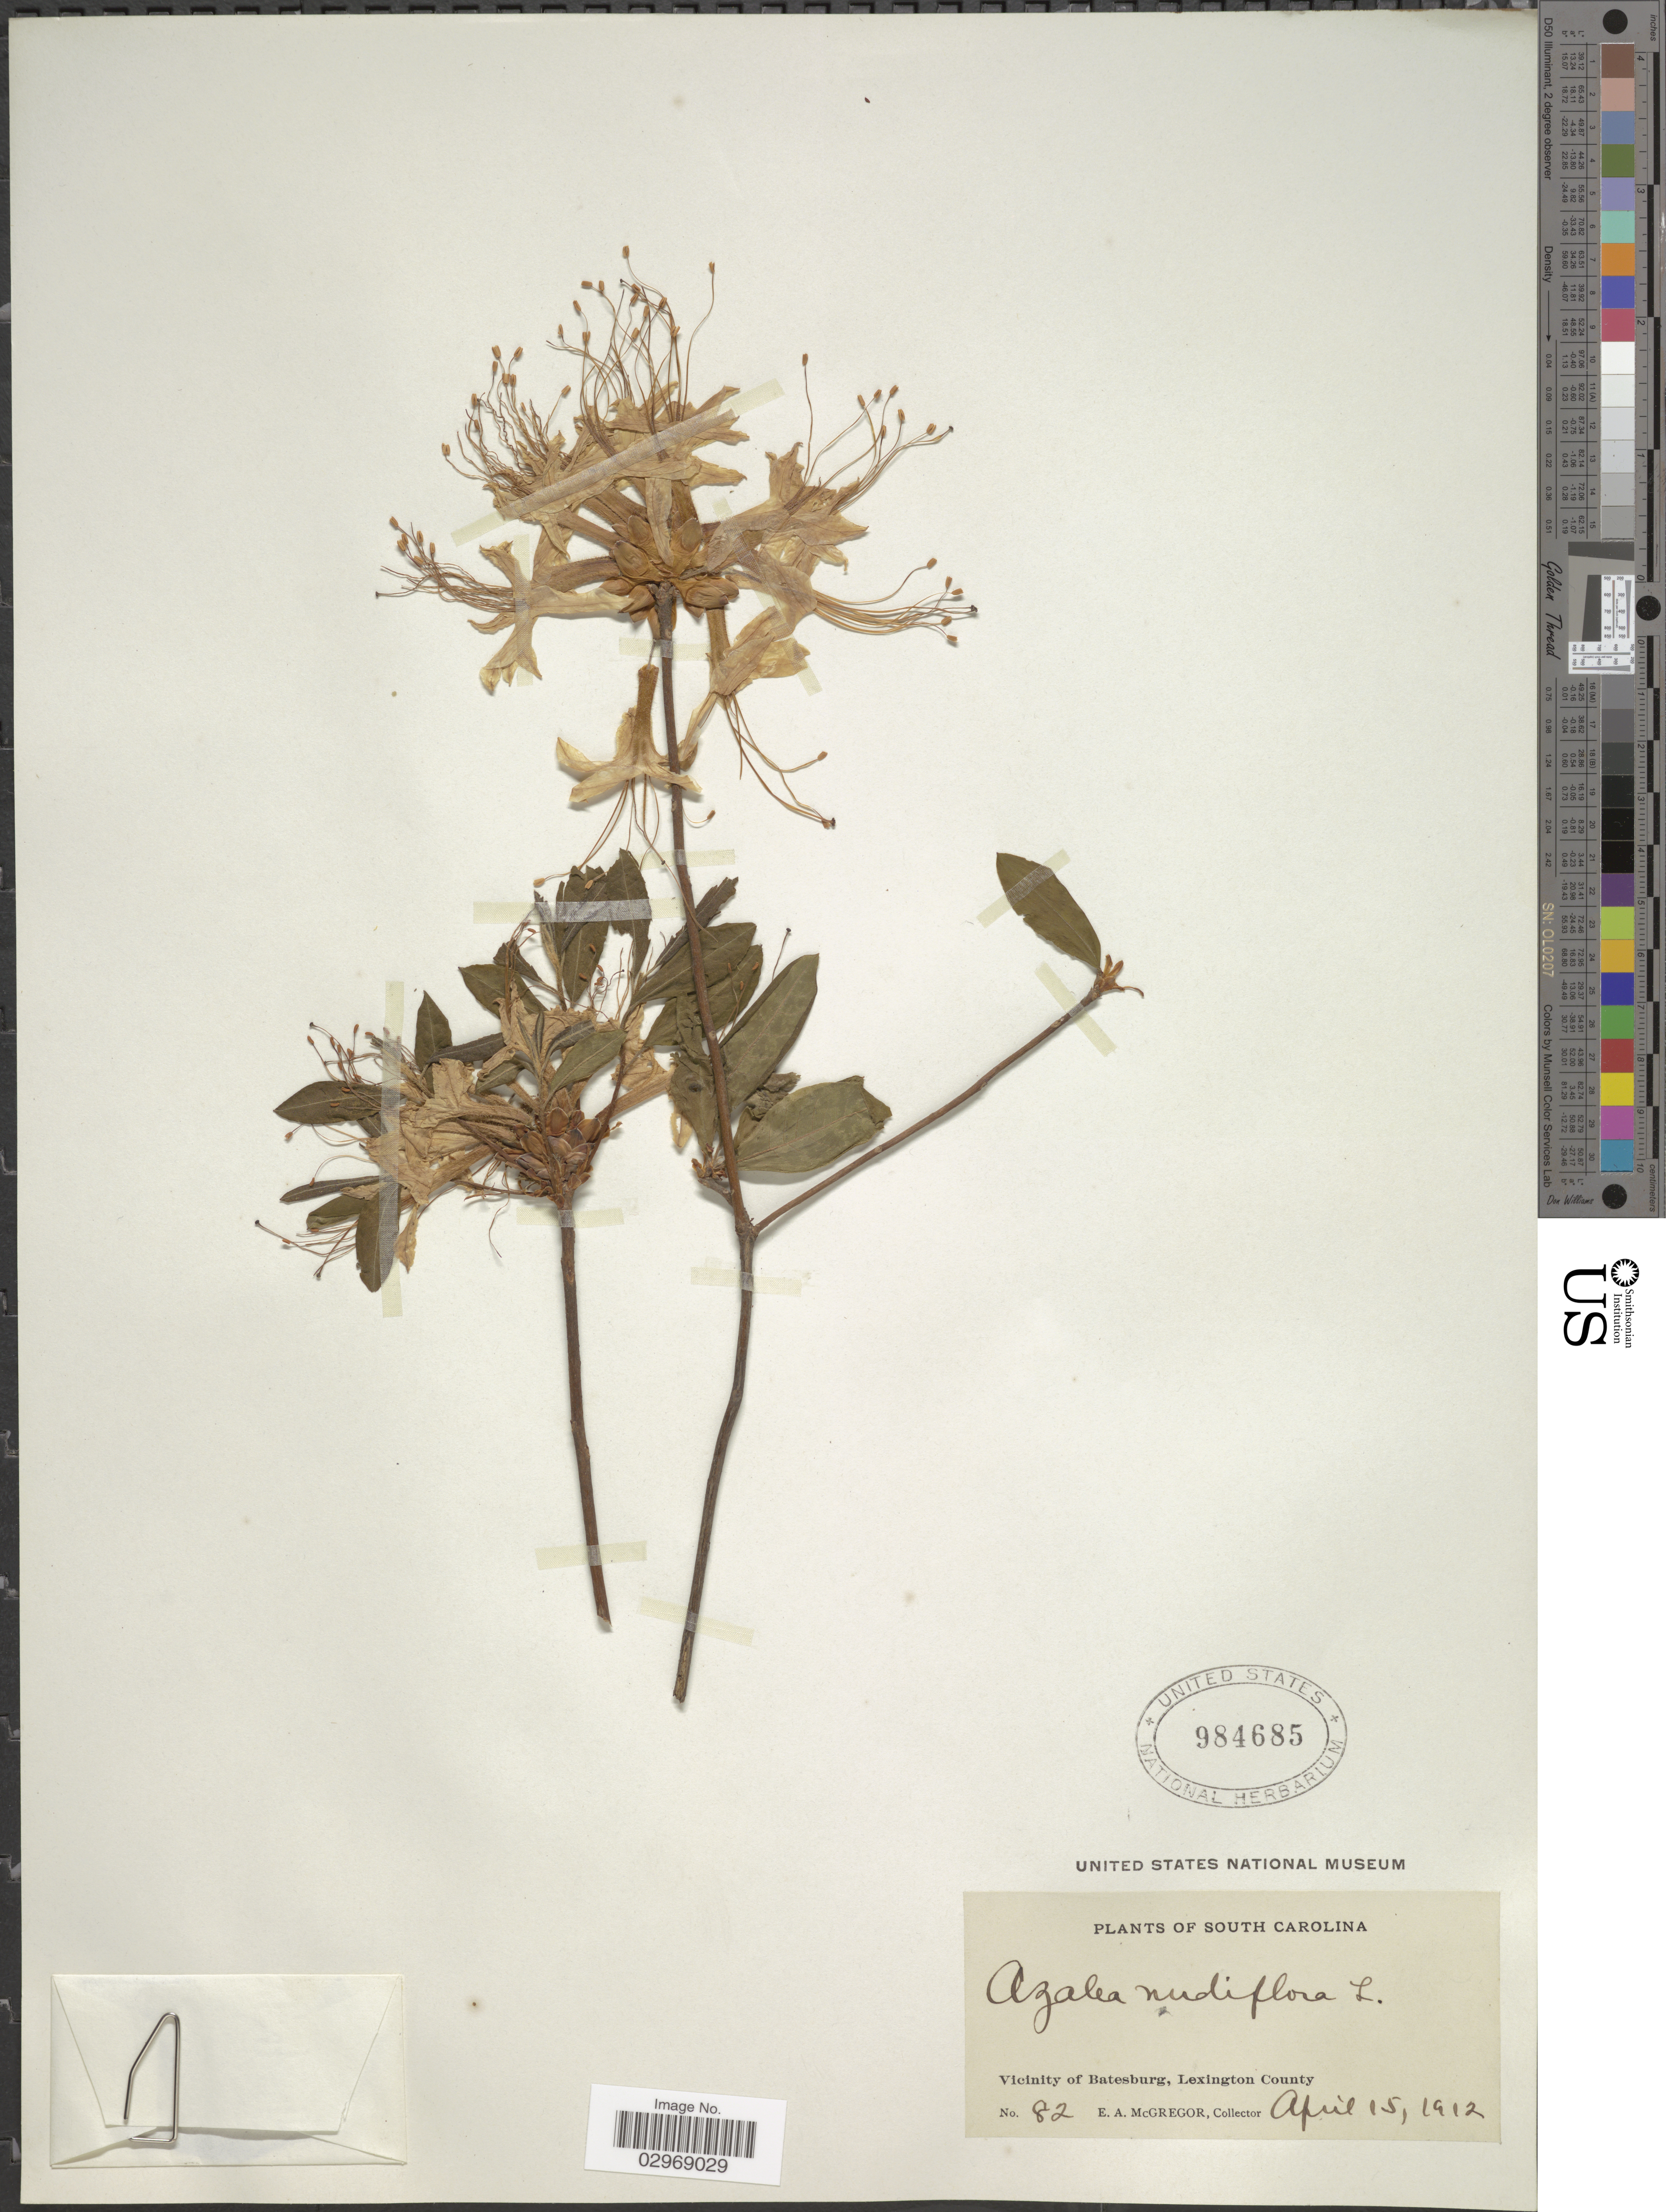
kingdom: Plantae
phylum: Tracheophyta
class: Magnoliopsida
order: Ericales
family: Ericaceae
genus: Rhododendron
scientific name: Rhododendron nudiflorum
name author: Torr.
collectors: E. A. McGregor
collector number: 82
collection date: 1912-04-15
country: United States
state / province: South Carolina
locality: Vicinity of Batesburg, Lexington County.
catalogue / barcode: US 984685